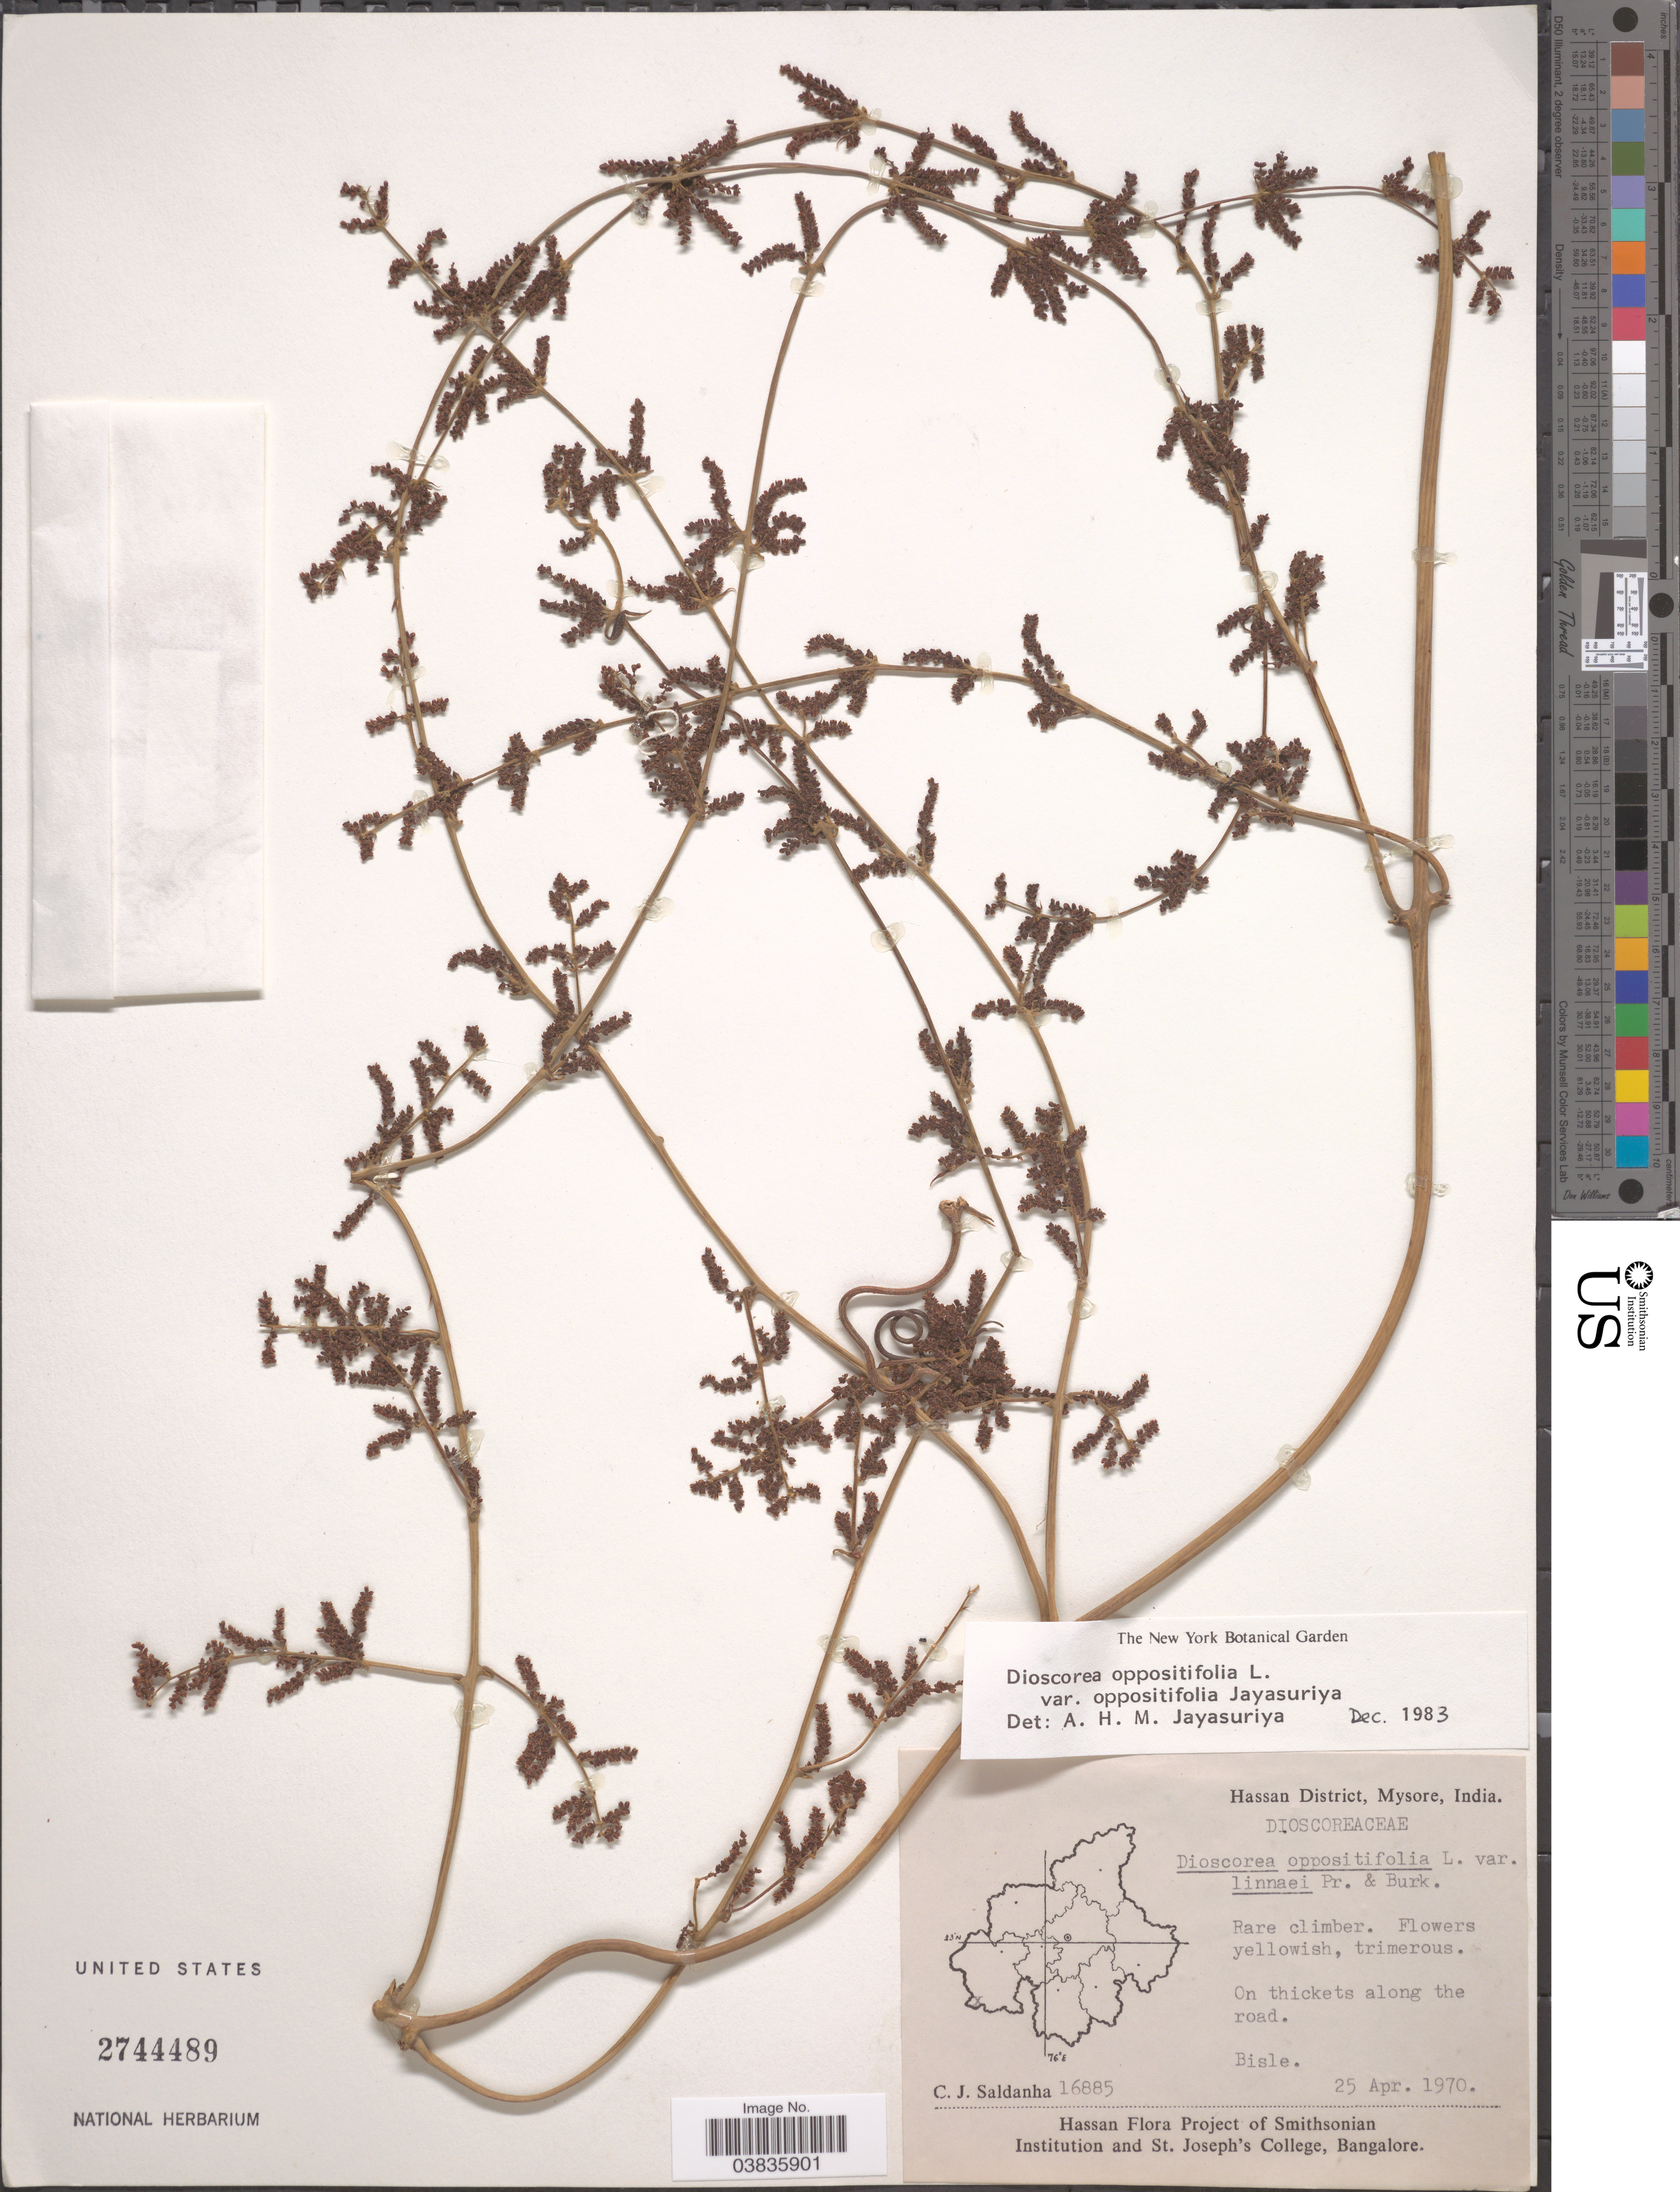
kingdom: Plantae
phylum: Tracheophyta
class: Liliopsida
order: Dioscoreales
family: Dioscoreaceae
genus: Dioscorea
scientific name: Dioscorea oppositifolia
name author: L.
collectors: C. J. Saldanha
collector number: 16885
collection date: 1970-04-25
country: India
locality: Hassan District, Mysore. Bisle.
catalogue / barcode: US 2744489